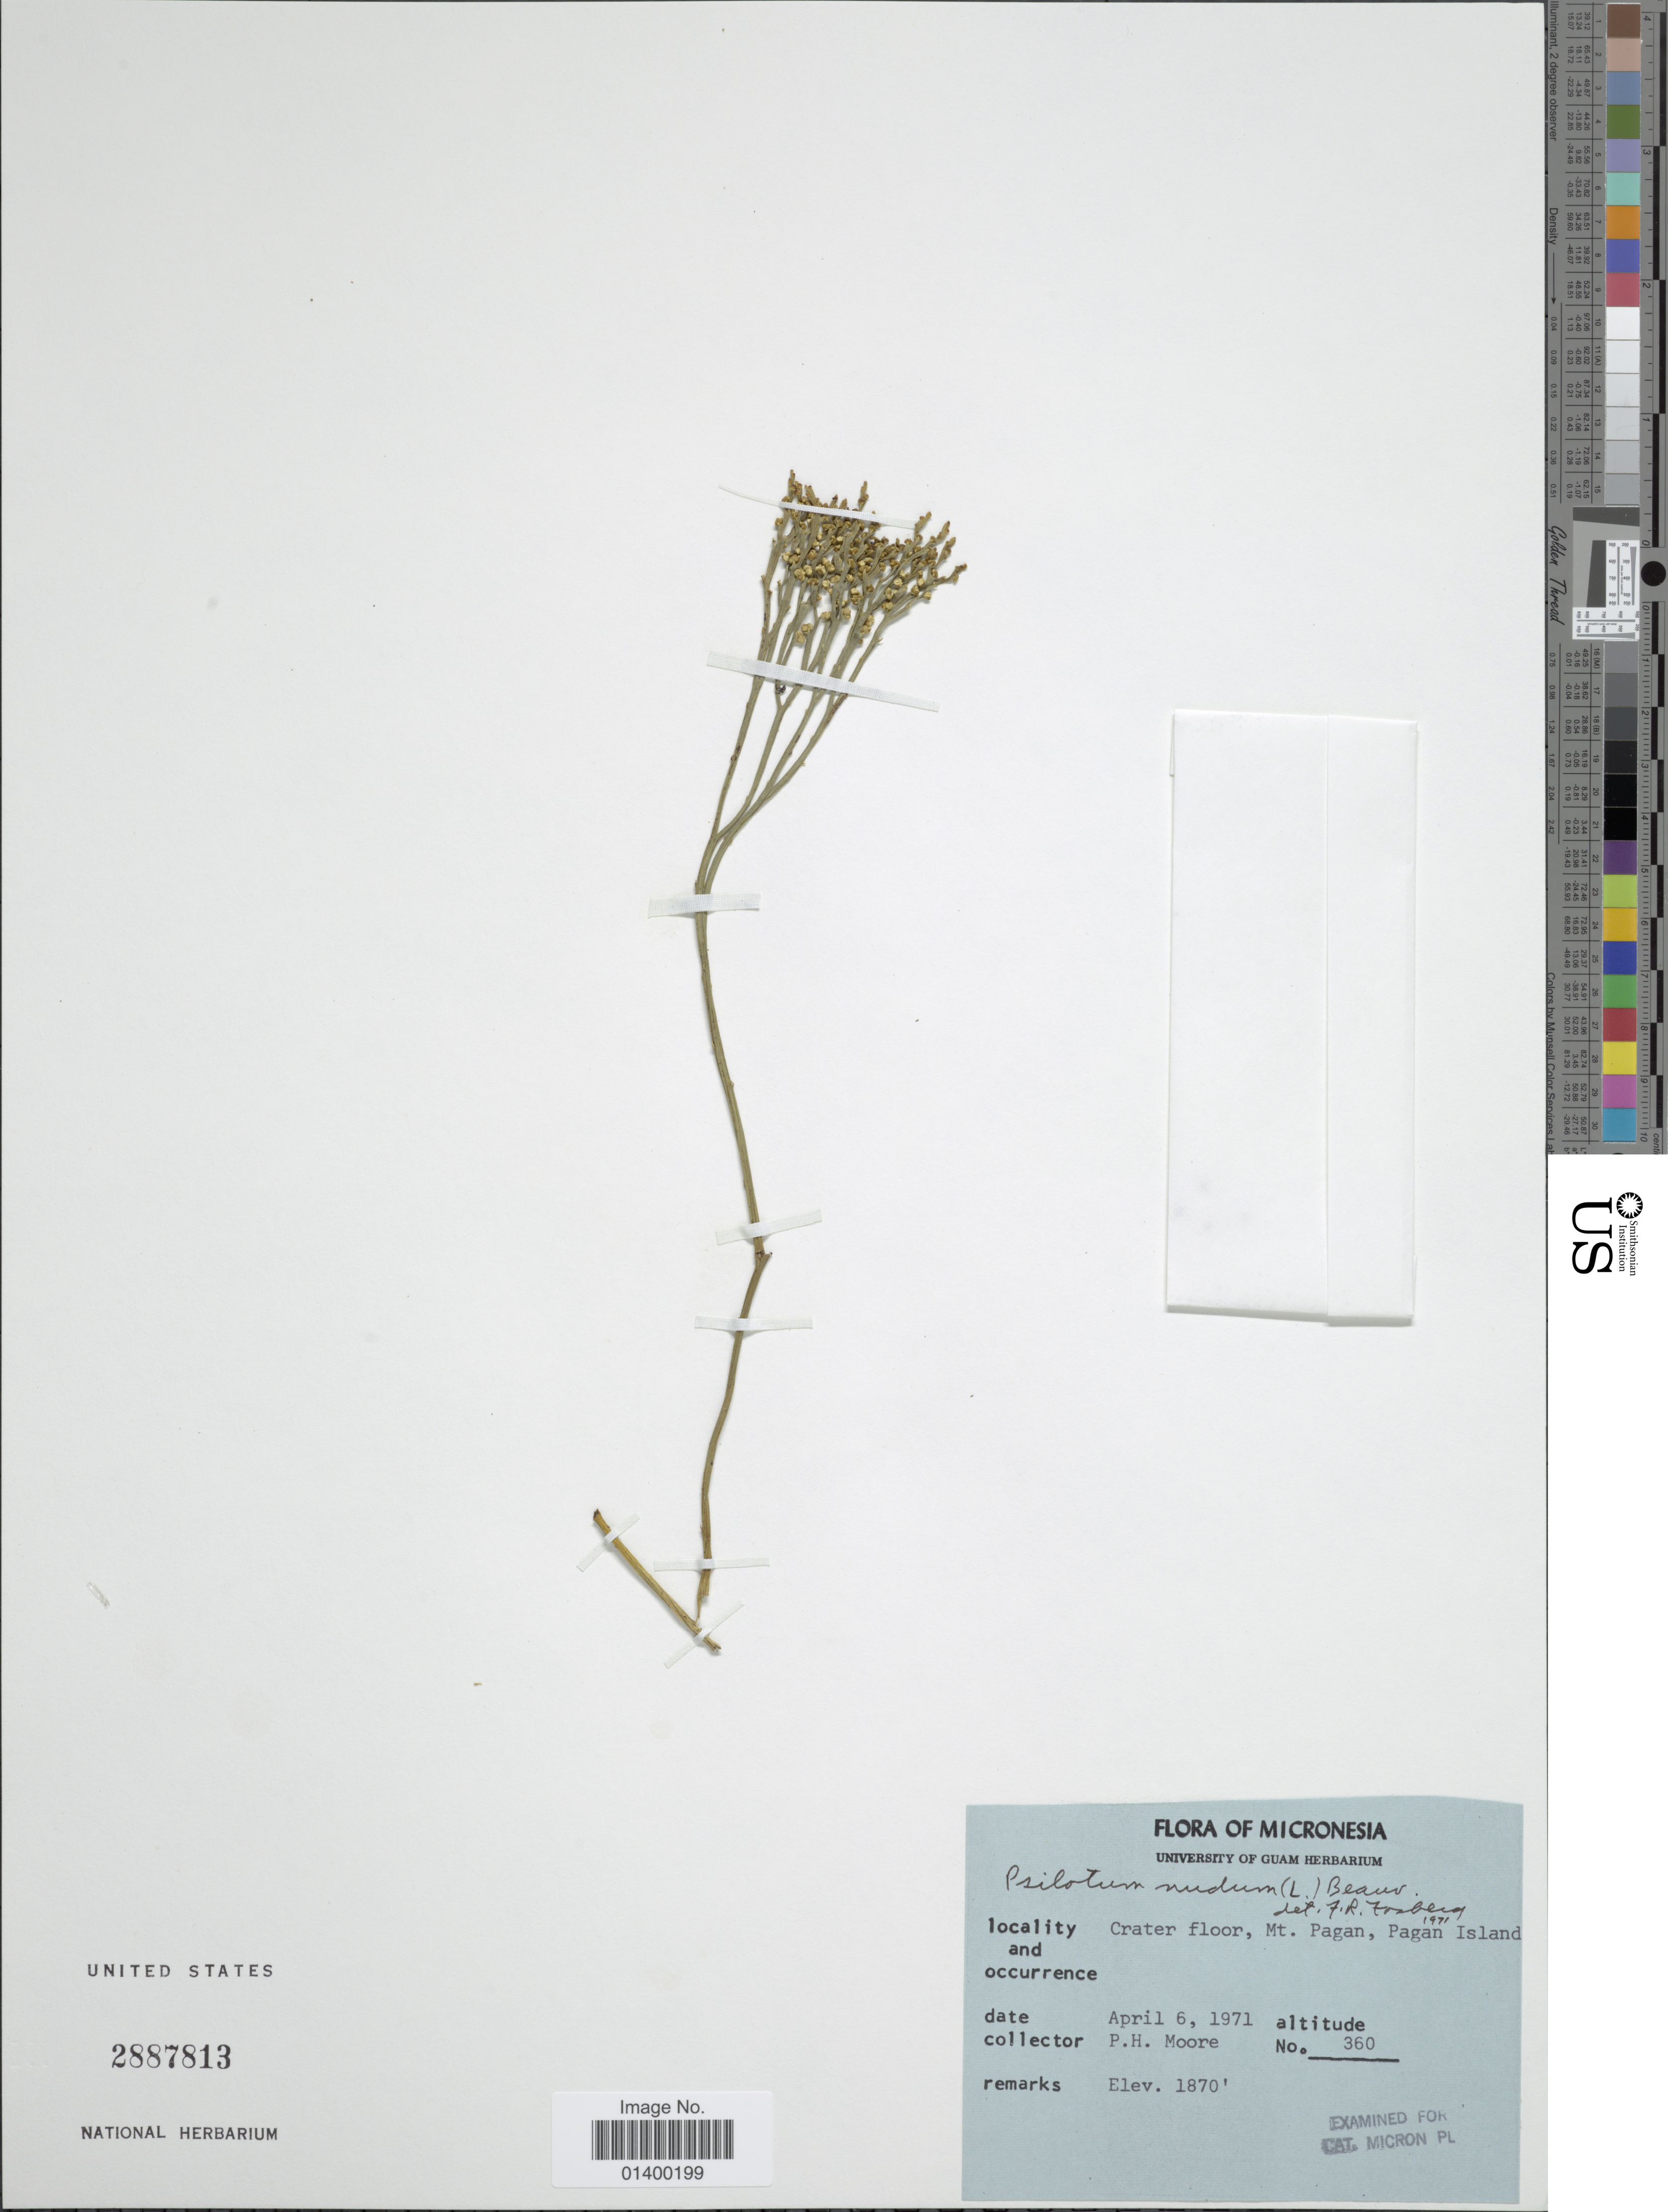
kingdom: Plantae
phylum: Tracheophyta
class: Polypodiopsida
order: Psilotales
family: Psilotaceae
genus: Psilotum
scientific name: Psilotum nudum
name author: (L.) P. Beauv.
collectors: P. H. Moore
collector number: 360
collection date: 1971-04-06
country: Northern Mariana Islands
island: Pagan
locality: Crater floor, Mt. Pagan, Pagan Island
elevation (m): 570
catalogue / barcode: US 2887813